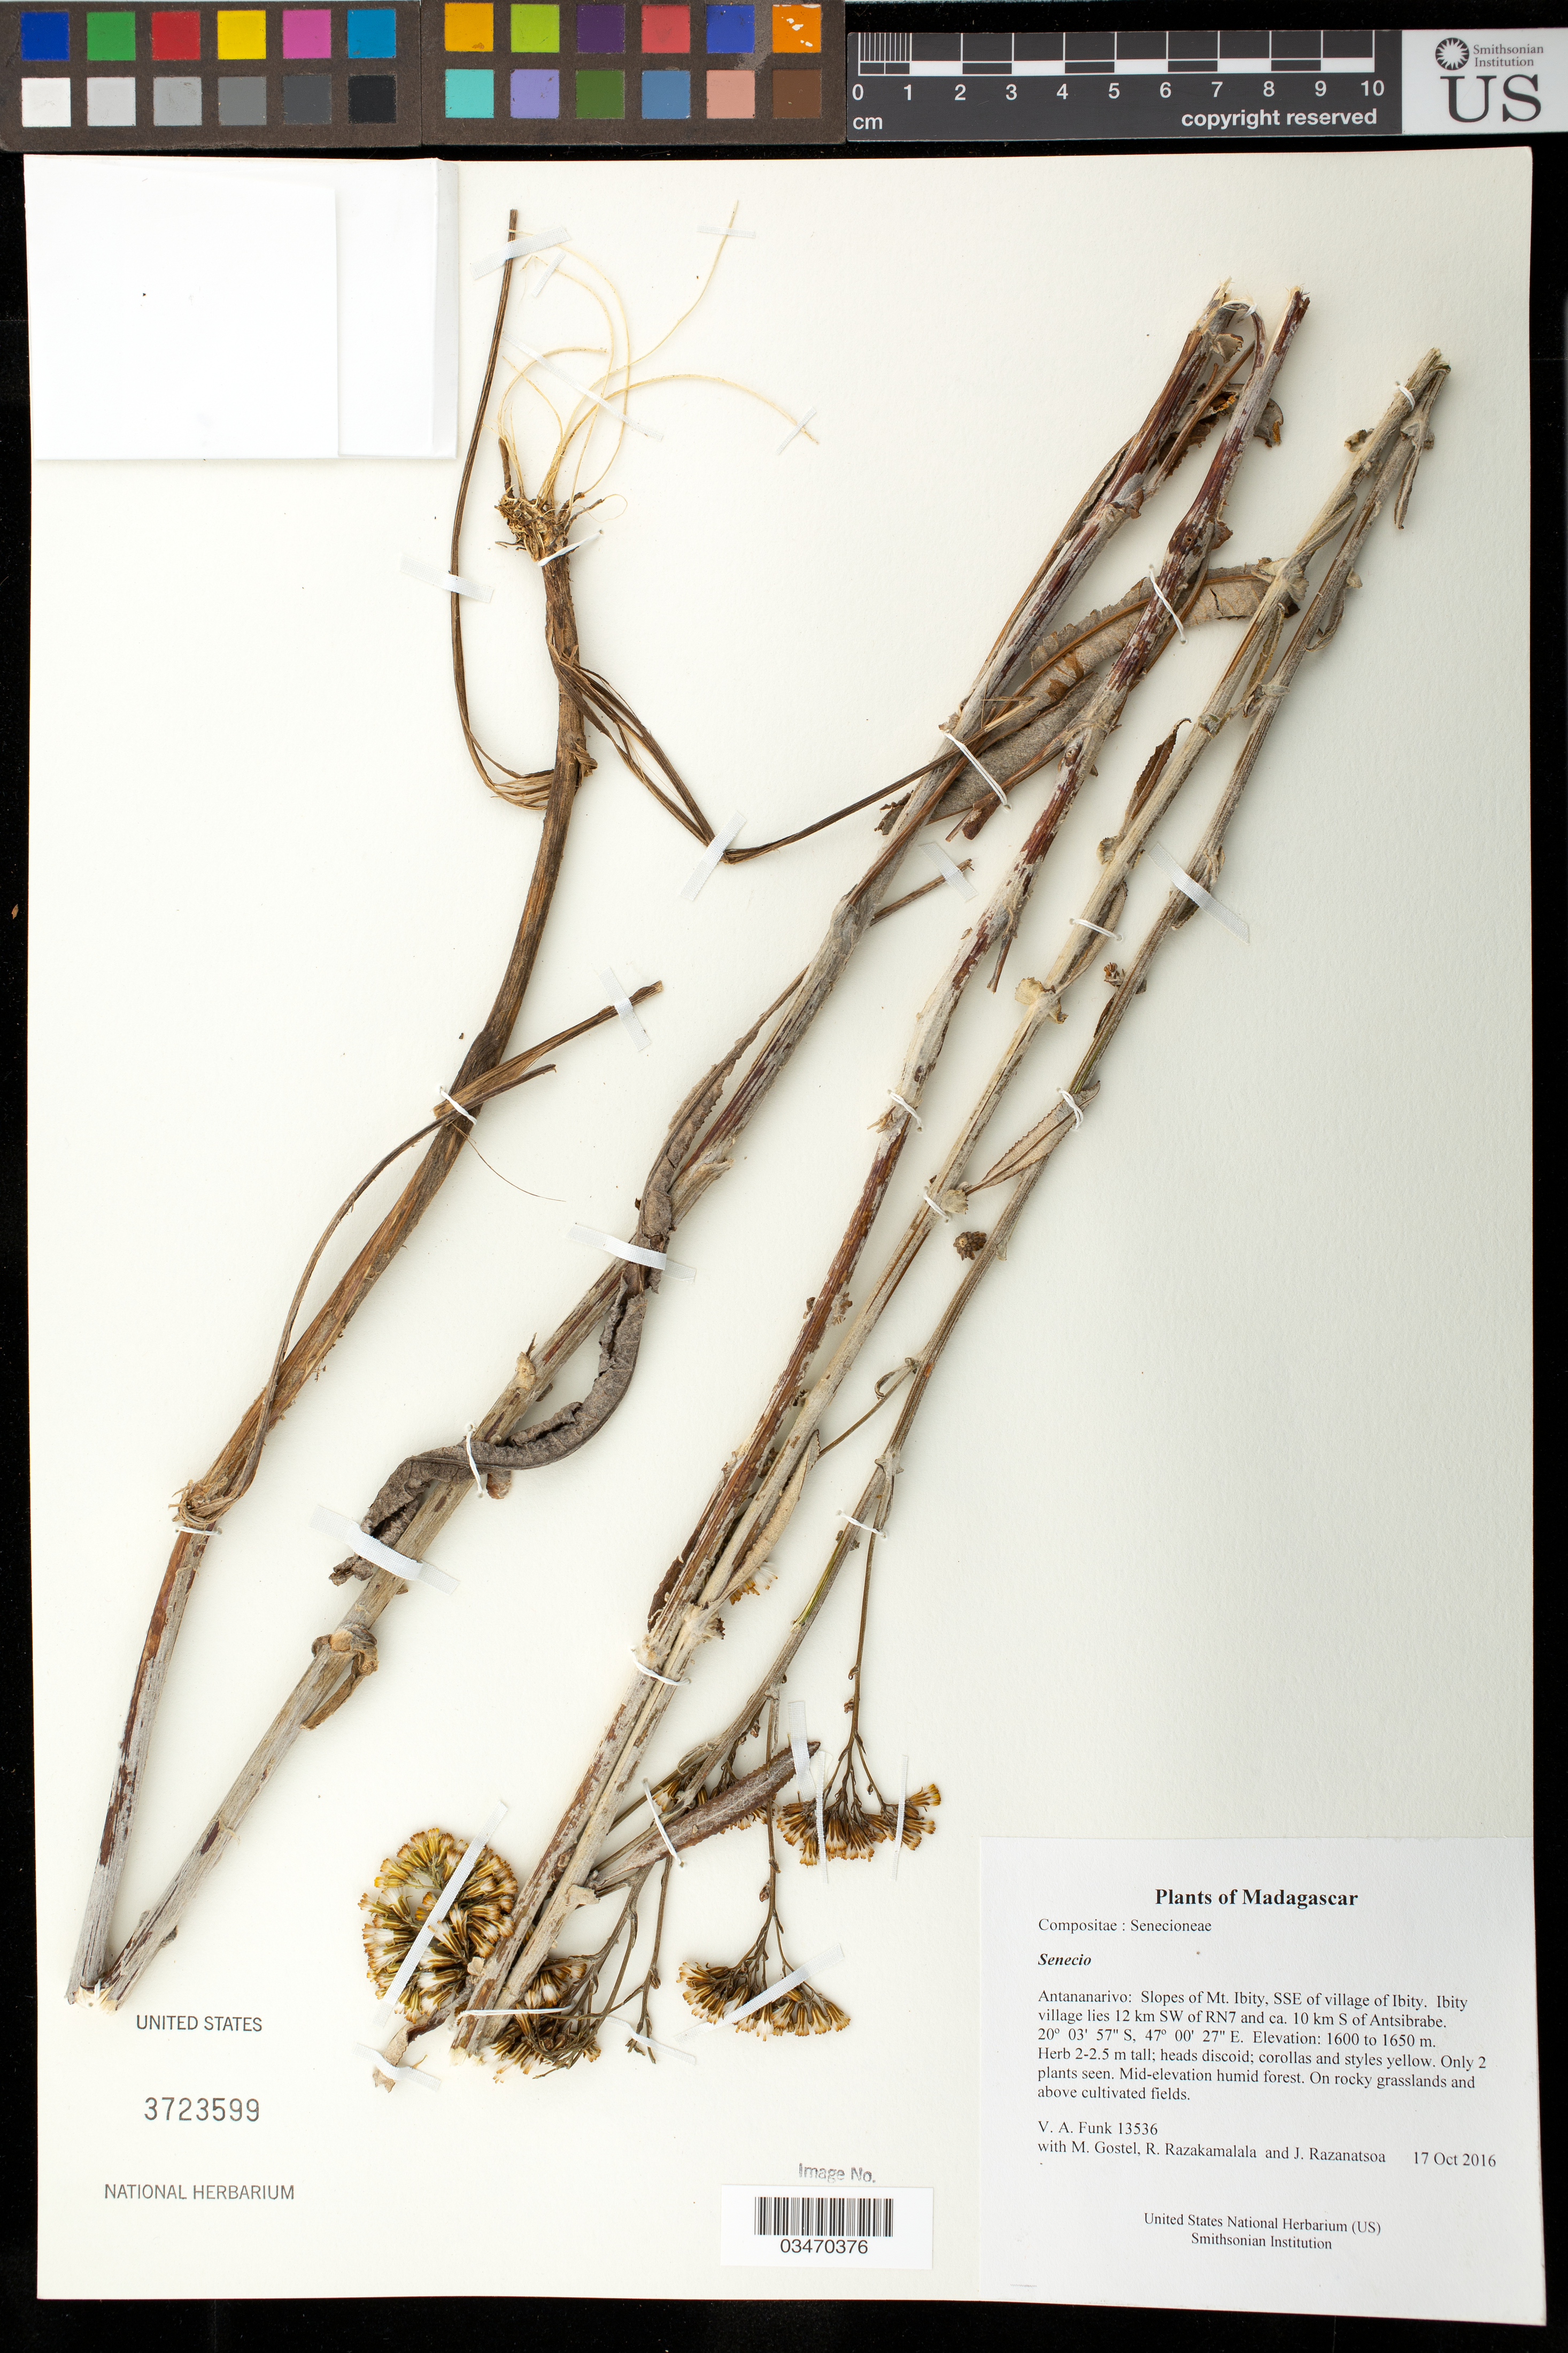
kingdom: Plantae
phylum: Tracheophyta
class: Magnoliopsida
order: Asterales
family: Asteraceae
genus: Senecio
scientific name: Senecio sp.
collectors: M. R. Gostel, R. Razakamalala & J. Razanatsoa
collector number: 13536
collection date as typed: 17 Oct 2016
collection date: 2016-10-17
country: Madagascar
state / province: Vakinankaratra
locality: Slopes of Mt. Ibity, SSE of village of Ibity. Ibity village lies 12 km SW of RN7 and ca. 10 km S of Antsibrabe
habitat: Mid-elevation humid forest. On rocky grasslands and above cultivated fields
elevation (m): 1600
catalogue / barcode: US 3723599